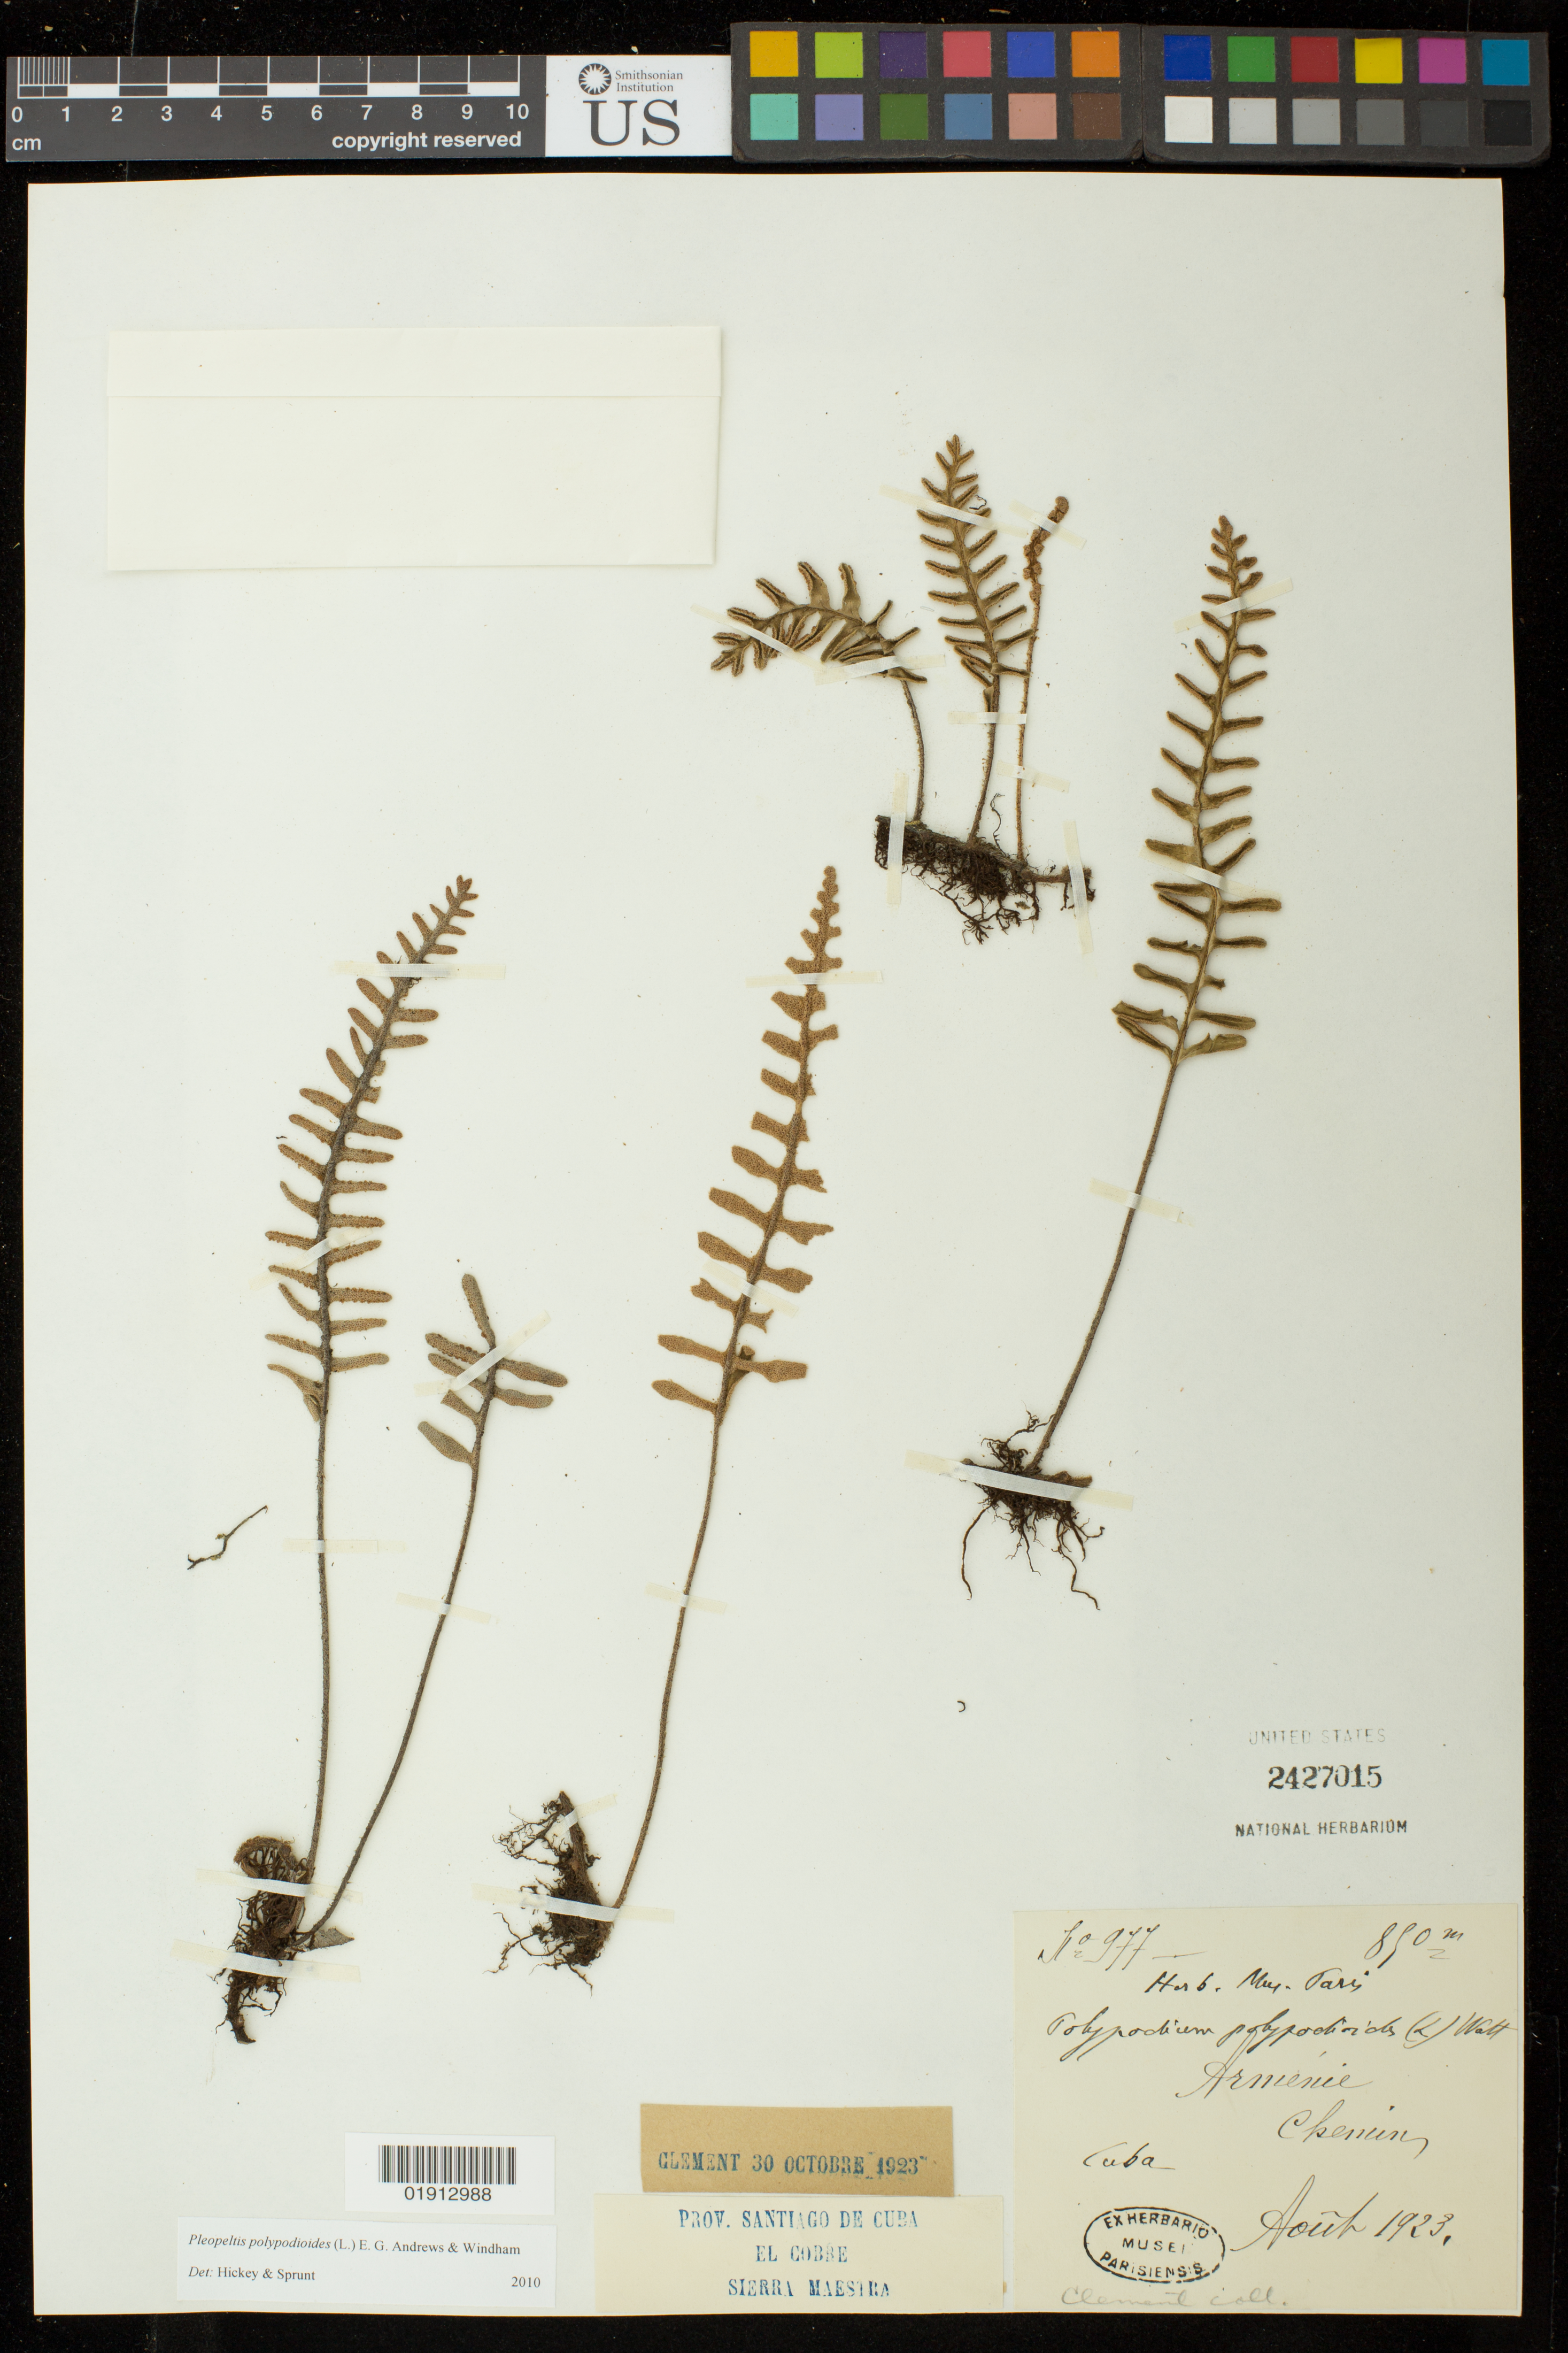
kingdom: Plantae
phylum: Tracheophyta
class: Polypodiopsida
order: Polypodiales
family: Polypodiaceae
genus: Pleopeltis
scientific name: Pleopeltis polypodioides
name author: (L.) E.G. Andrews & Windham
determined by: Hickey, R. J.; Sprunt, S. V.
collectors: B. Clement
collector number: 977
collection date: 1923-08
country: Cuba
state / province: Santiago de Cuba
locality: El Cobre, Sierra Maestra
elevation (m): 890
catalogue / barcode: US 2427015